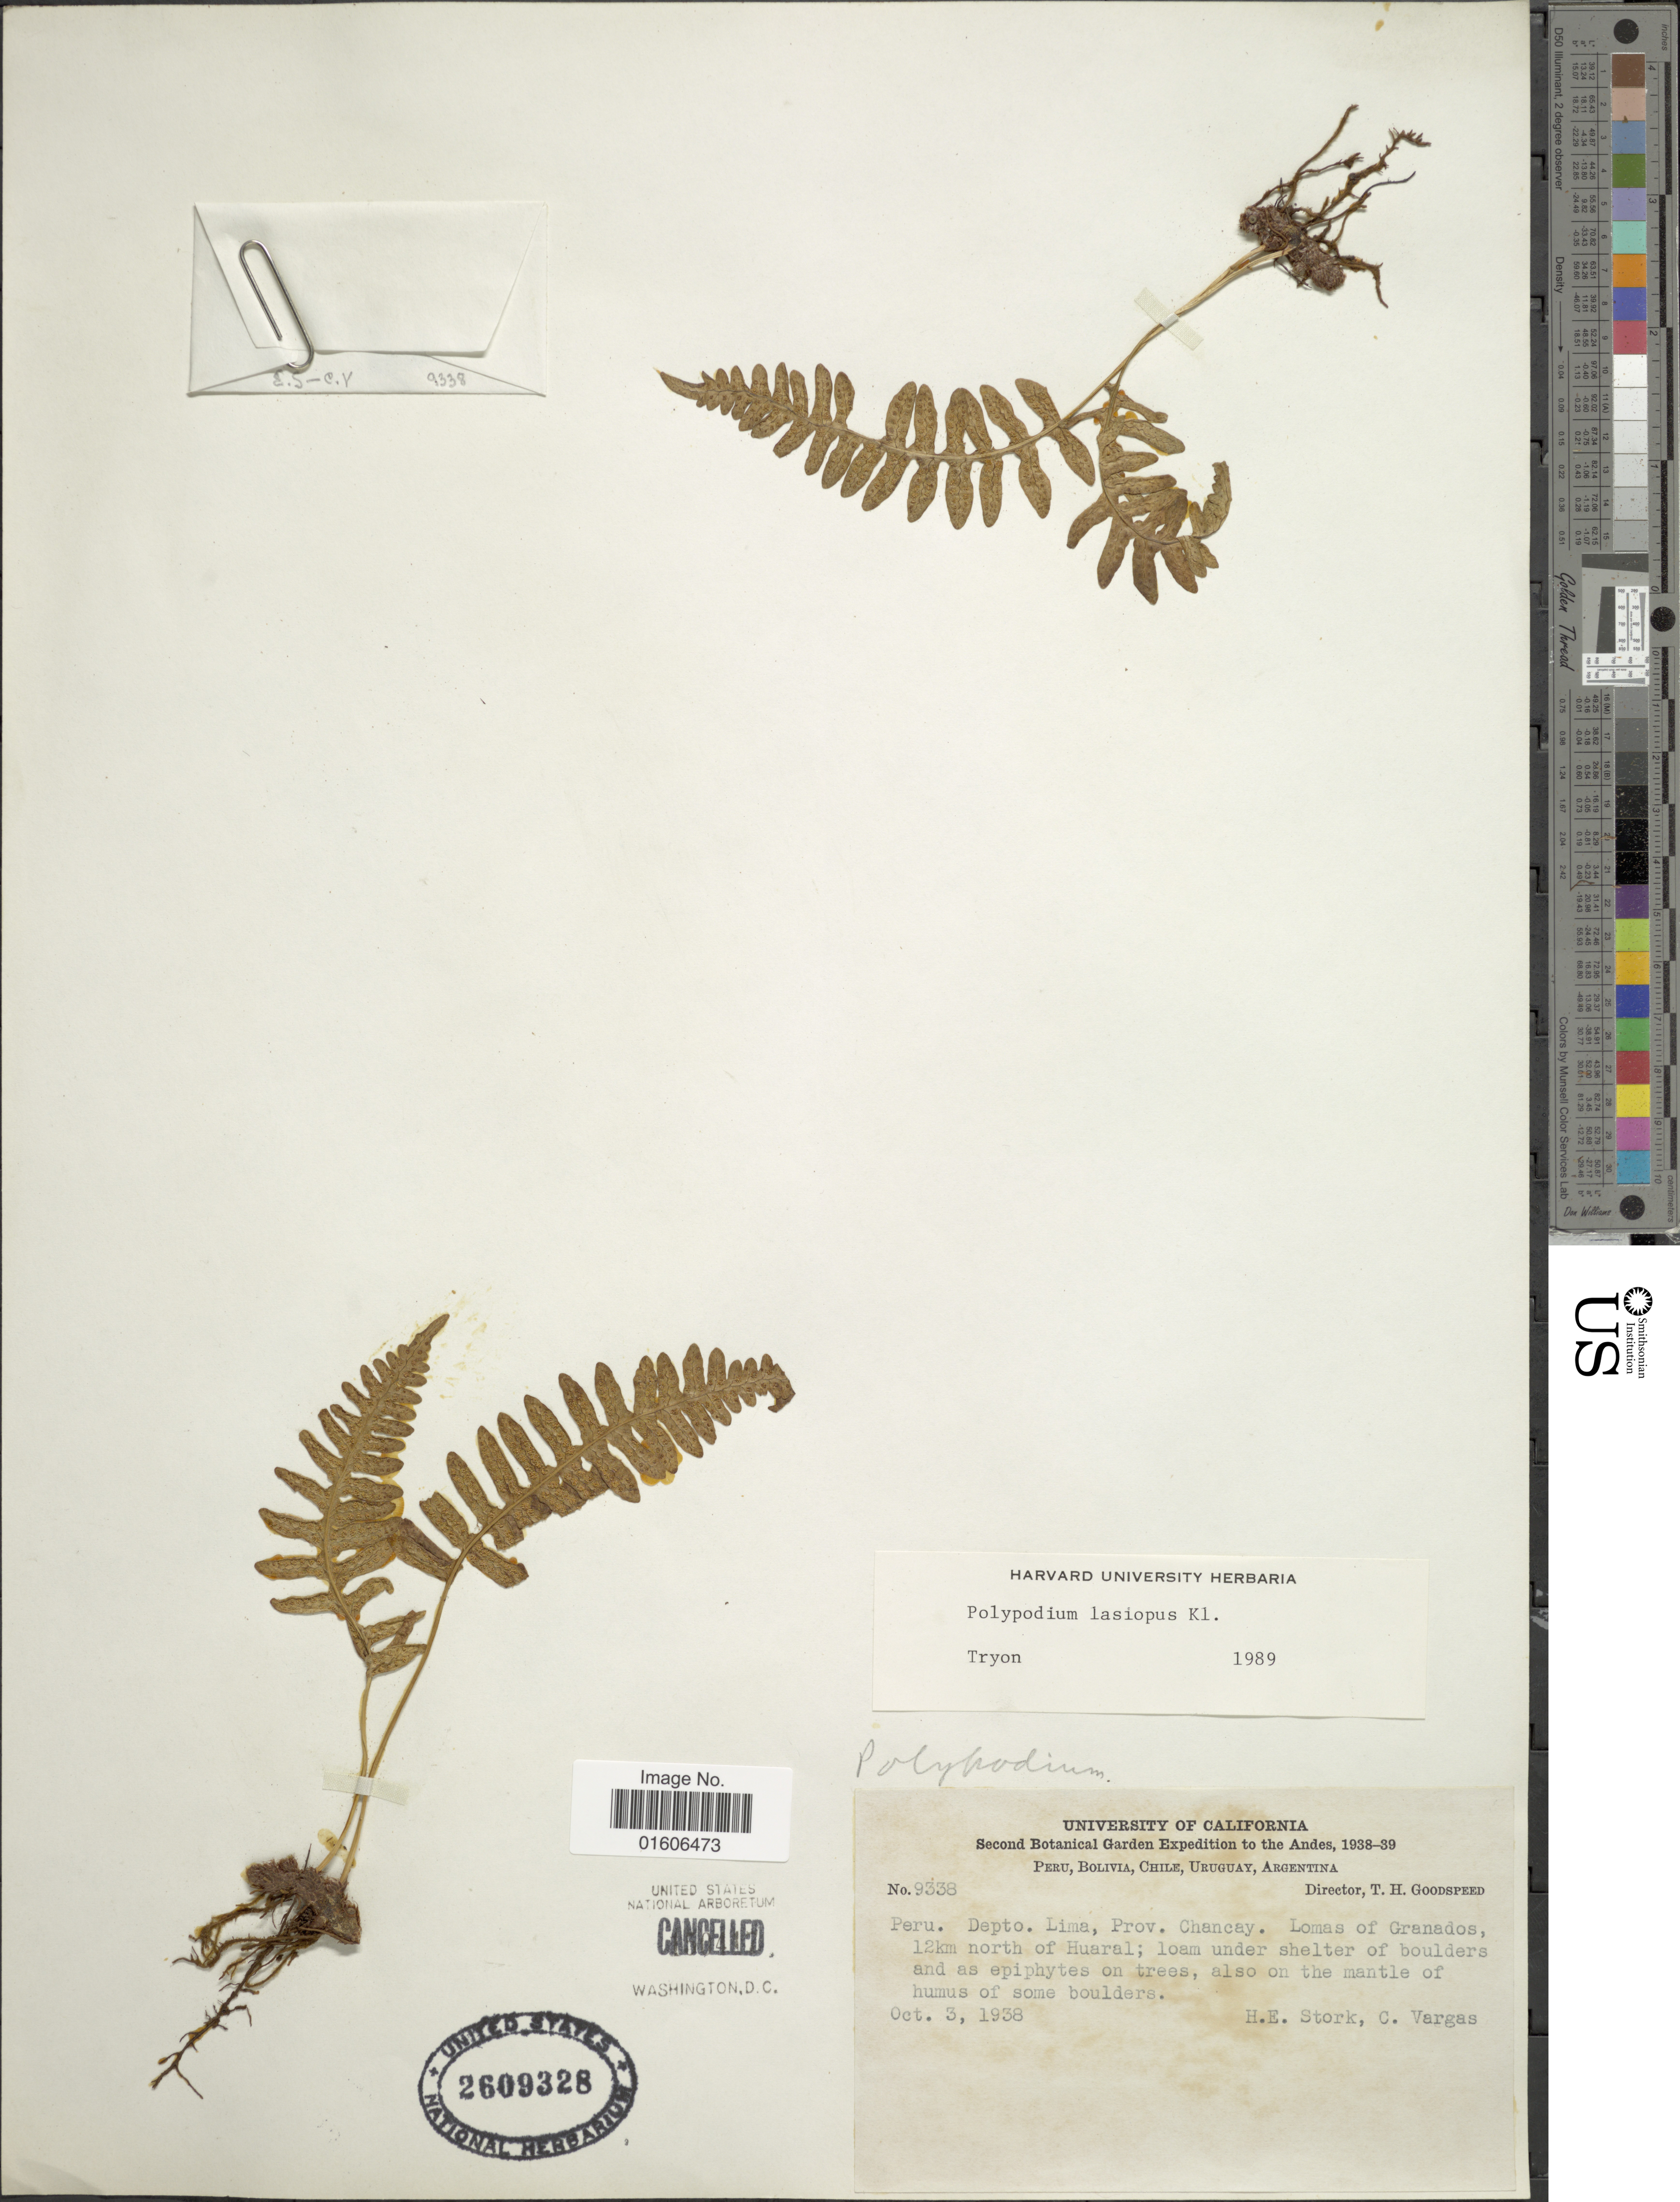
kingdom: Plantae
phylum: Tracheophyta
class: Polypodiopsida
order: Polypodiales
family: Polypodiaceae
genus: Serpocaulon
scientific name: Serpocaulon lasiopus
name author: (Klotzsch) A.R. Sm.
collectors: H. E. Stork & C. Vargas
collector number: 9338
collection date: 1938-10-03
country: Peru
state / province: Lima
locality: Peru. Depto. Lima, Prov. Chancay. Lomas of Granados, 12km north of Huaral.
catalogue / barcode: US 2609328